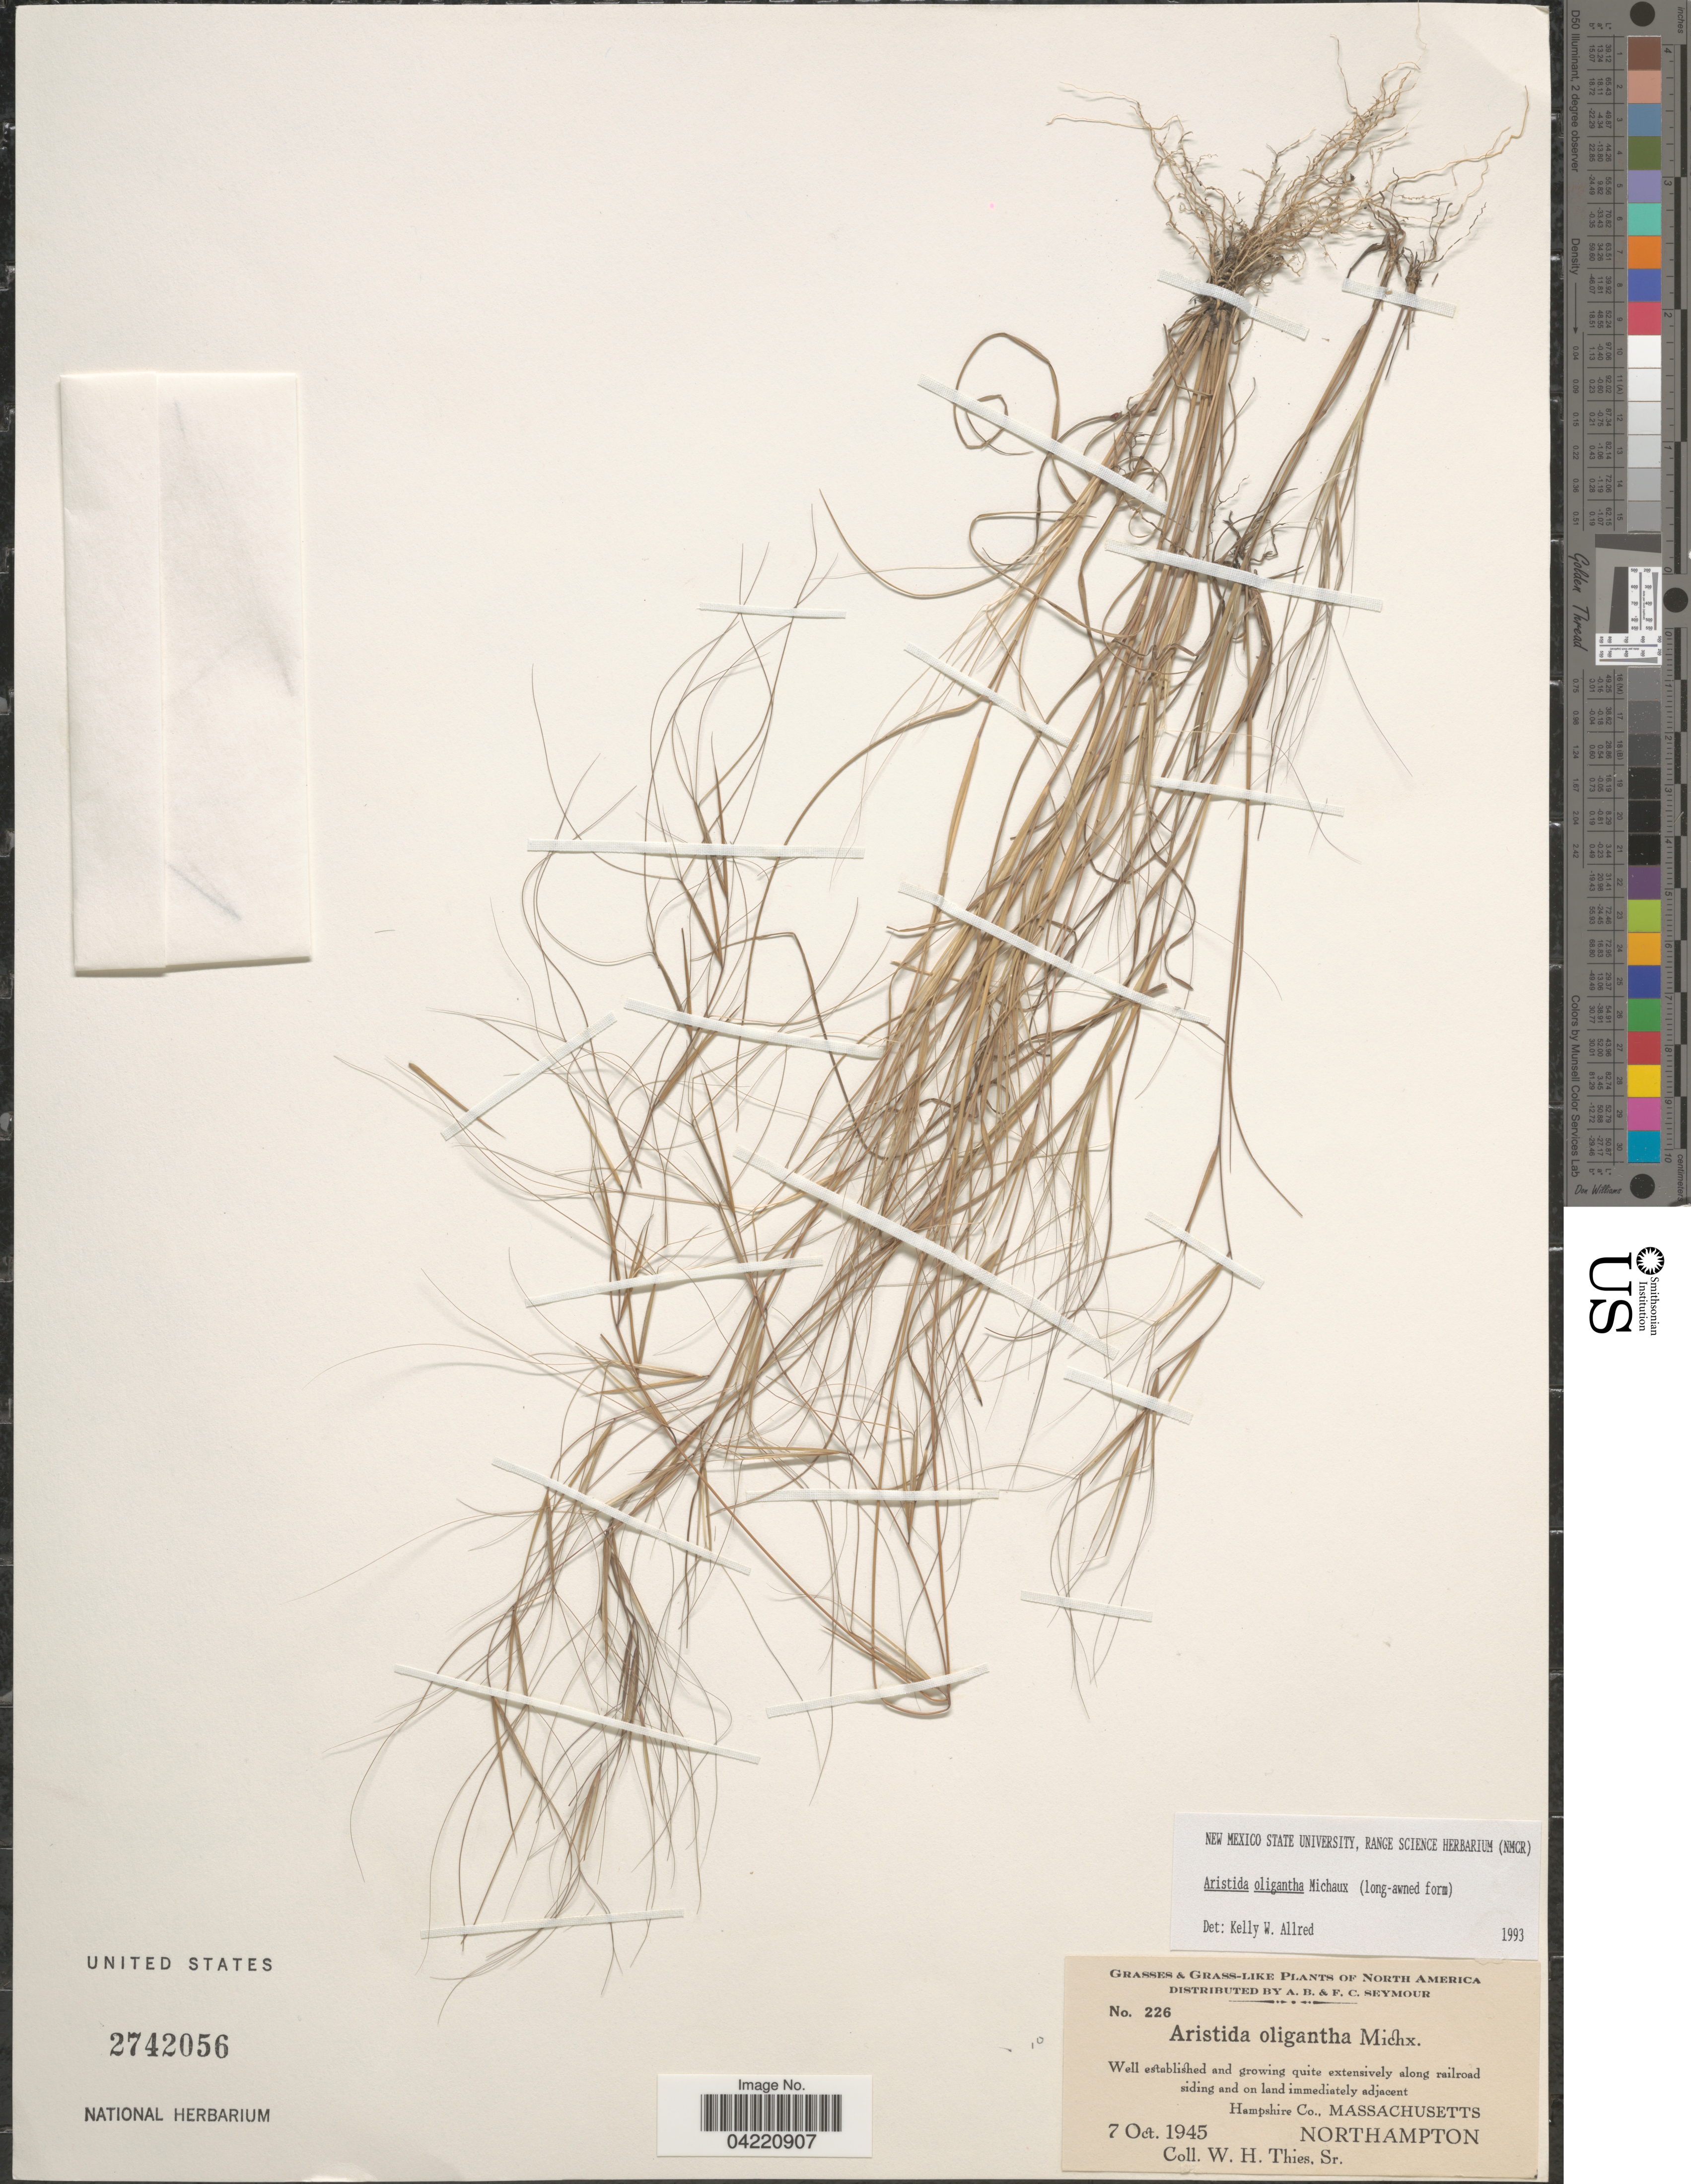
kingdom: Plantae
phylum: Tracheophyta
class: Liliopsida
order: Poales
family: Poaceae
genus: Aristida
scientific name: Aristida oligantha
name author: Michx.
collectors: W. Thies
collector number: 226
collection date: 1945-10-07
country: United States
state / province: Massachusetts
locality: Hampshire Co. Northampton.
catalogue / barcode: US 2742056